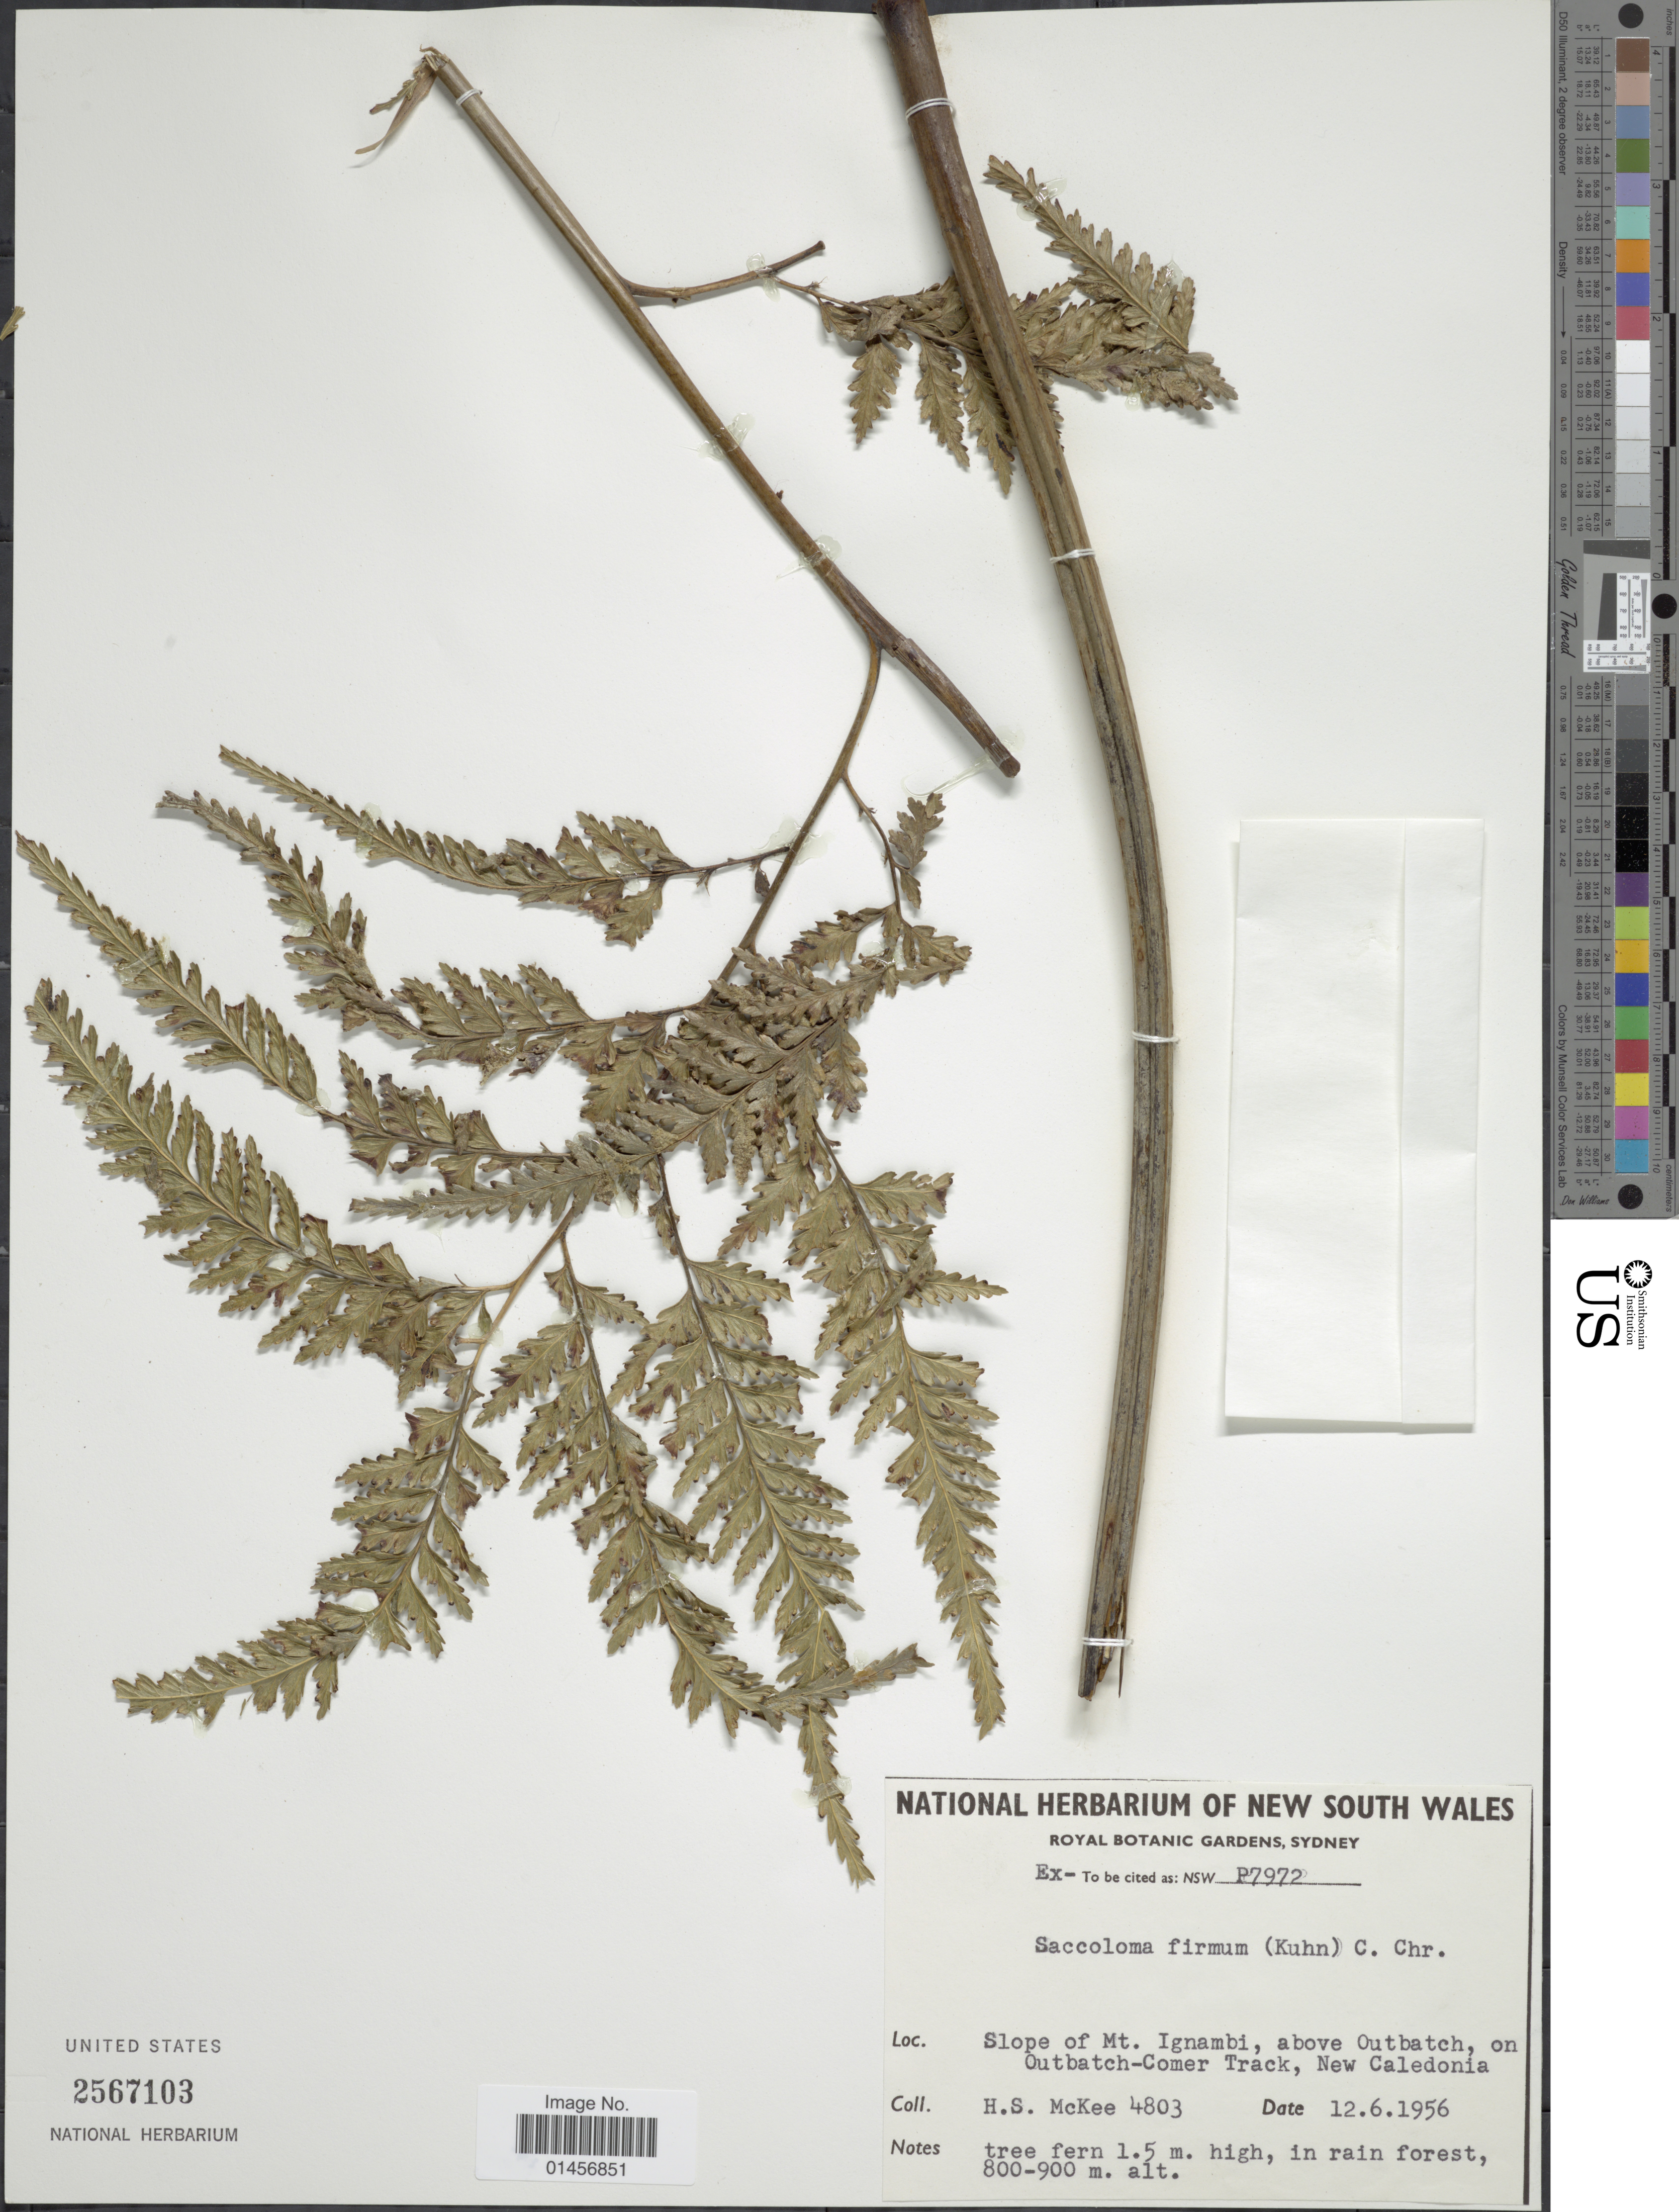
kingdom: Plantae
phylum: Tracheophyta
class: Polypodiopsida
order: Polypodiales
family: Saccolomataceae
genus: Saccoloma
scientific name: Saccoloma firmum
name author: (Kuhn) C. Chr.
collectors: H. S. McKee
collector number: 4803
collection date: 1956-06-12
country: New Caledonia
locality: Slope of Mt, Ignambi, above Outbatch, on Outbach-Comer Track, New Caledonia.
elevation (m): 800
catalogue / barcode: US 2567103